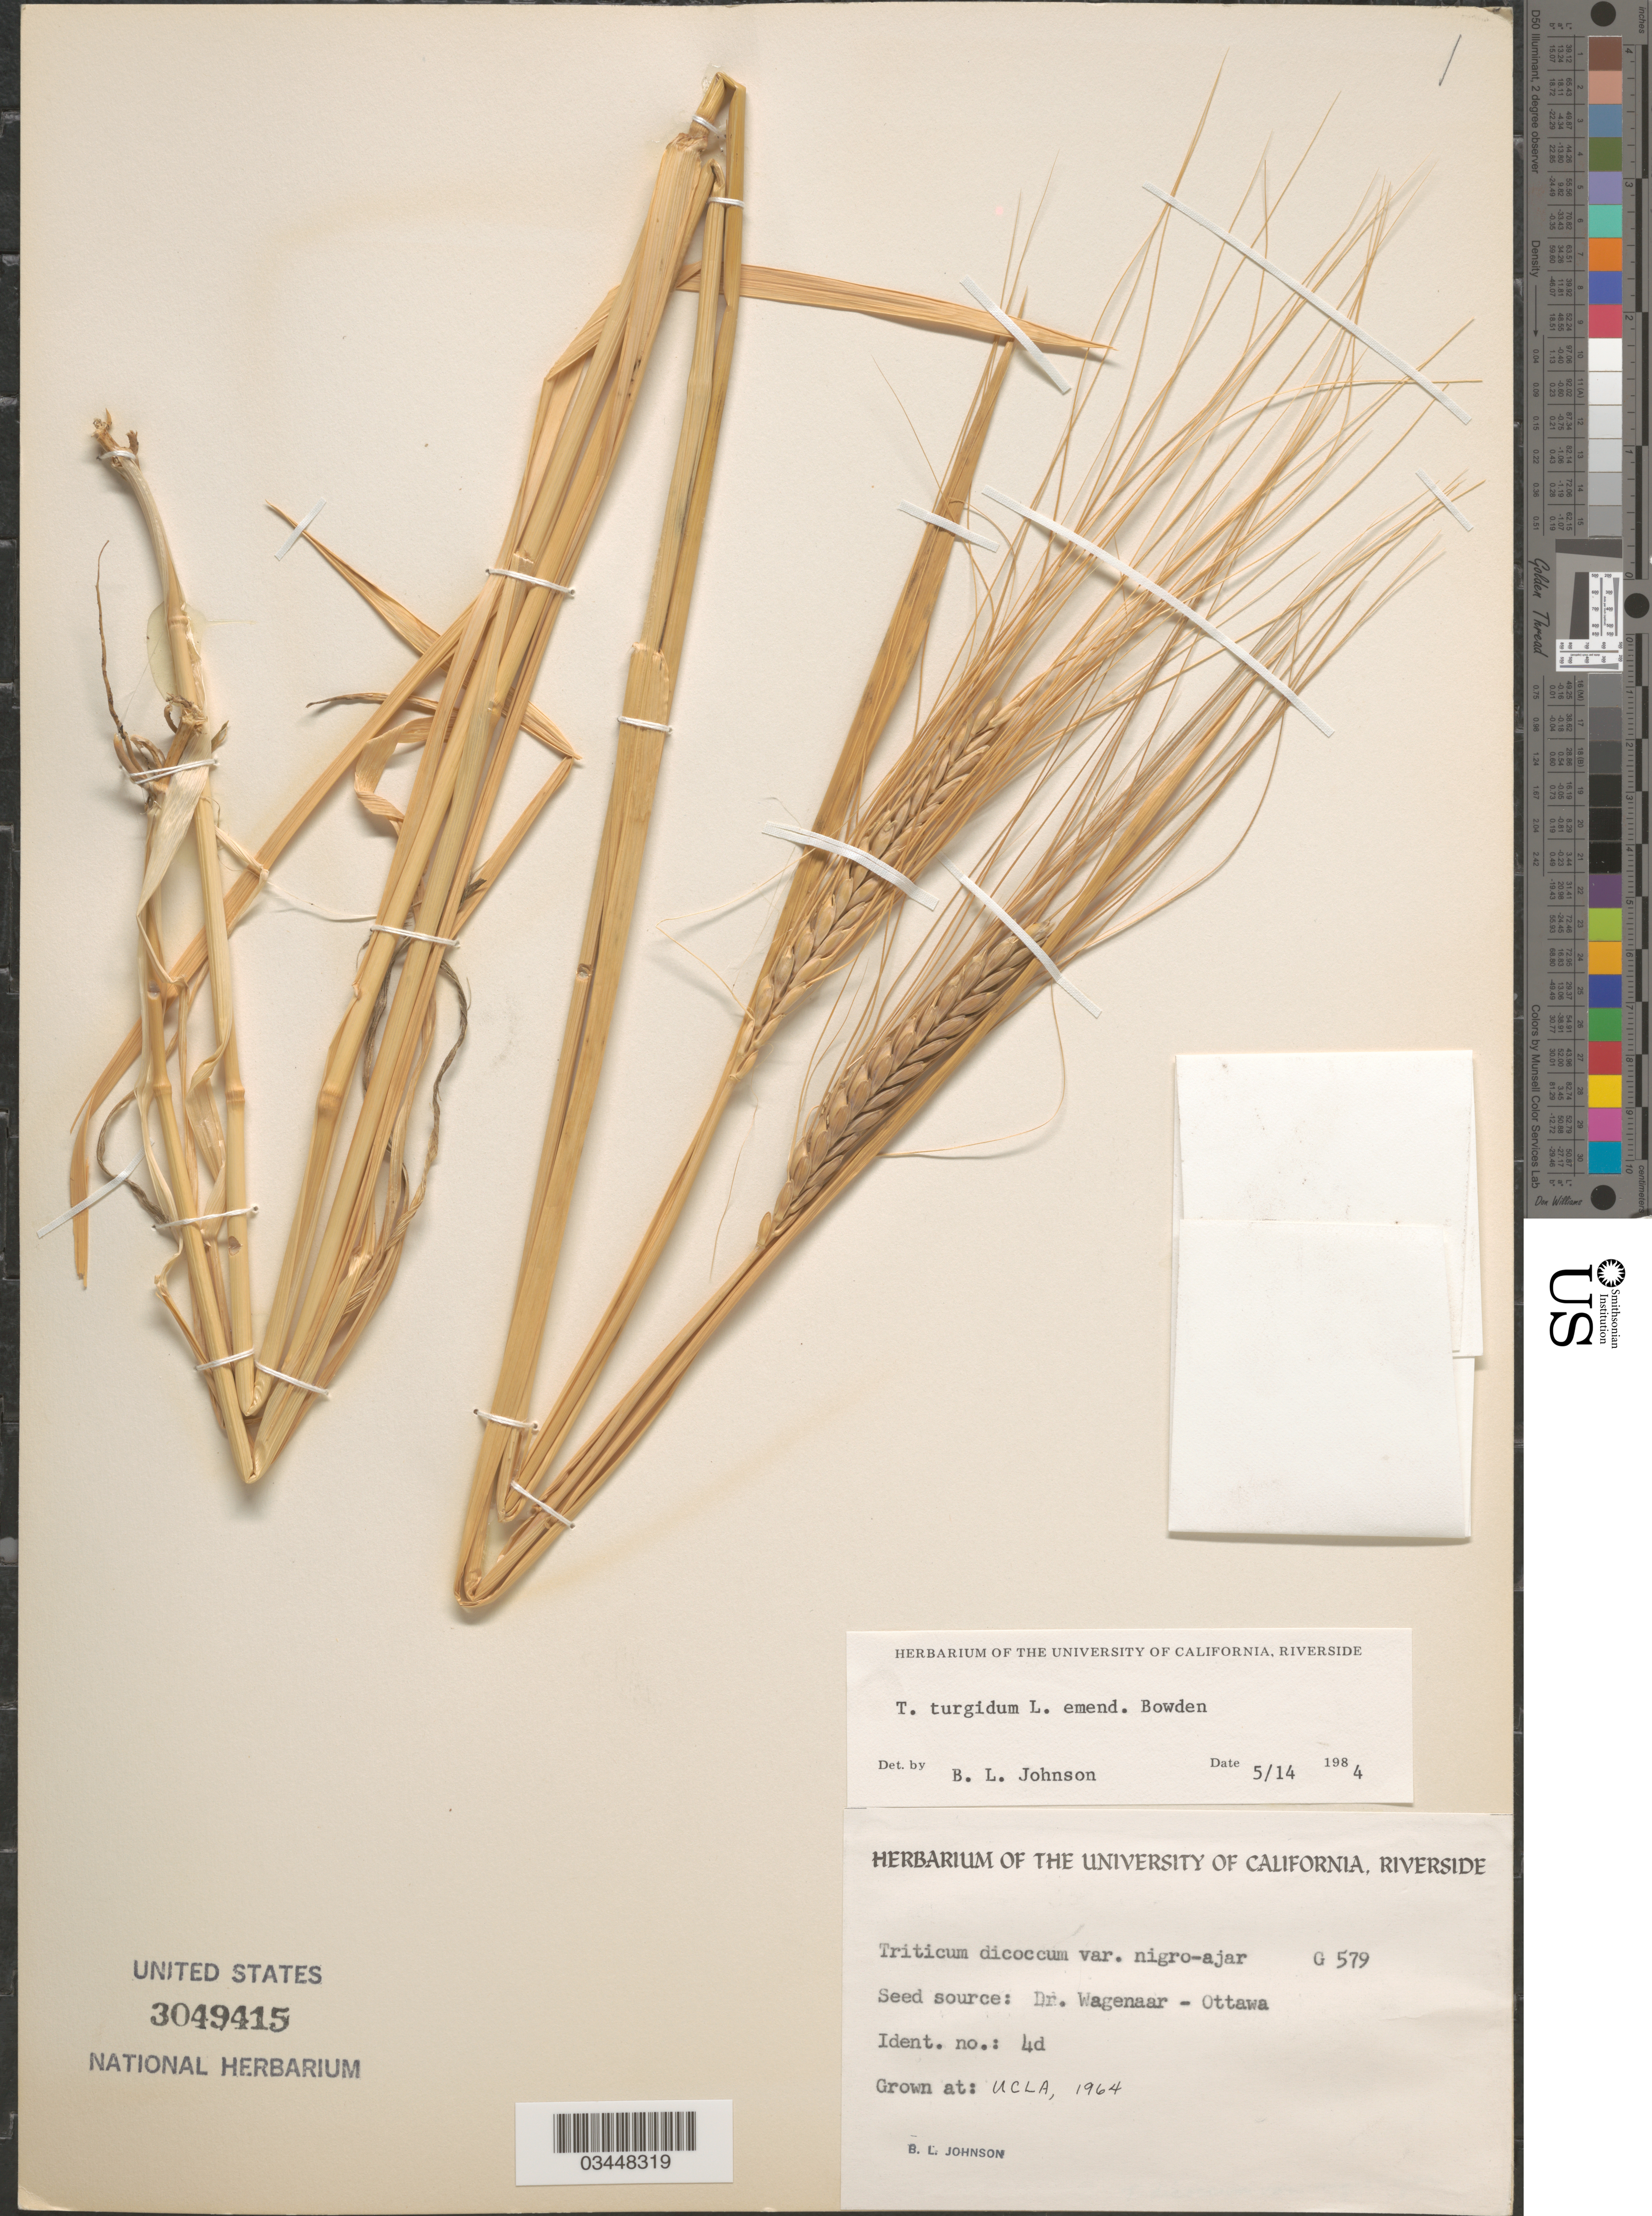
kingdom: Plantae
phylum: Tracheophyta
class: Liliopsida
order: Poales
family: Poaceae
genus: Triticum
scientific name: Triticum turgidum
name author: L.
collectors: B. Johnson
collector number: G579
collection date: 1964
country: United States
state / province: California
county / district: Los Angeles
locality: UCLA.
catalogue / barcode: US 3049415